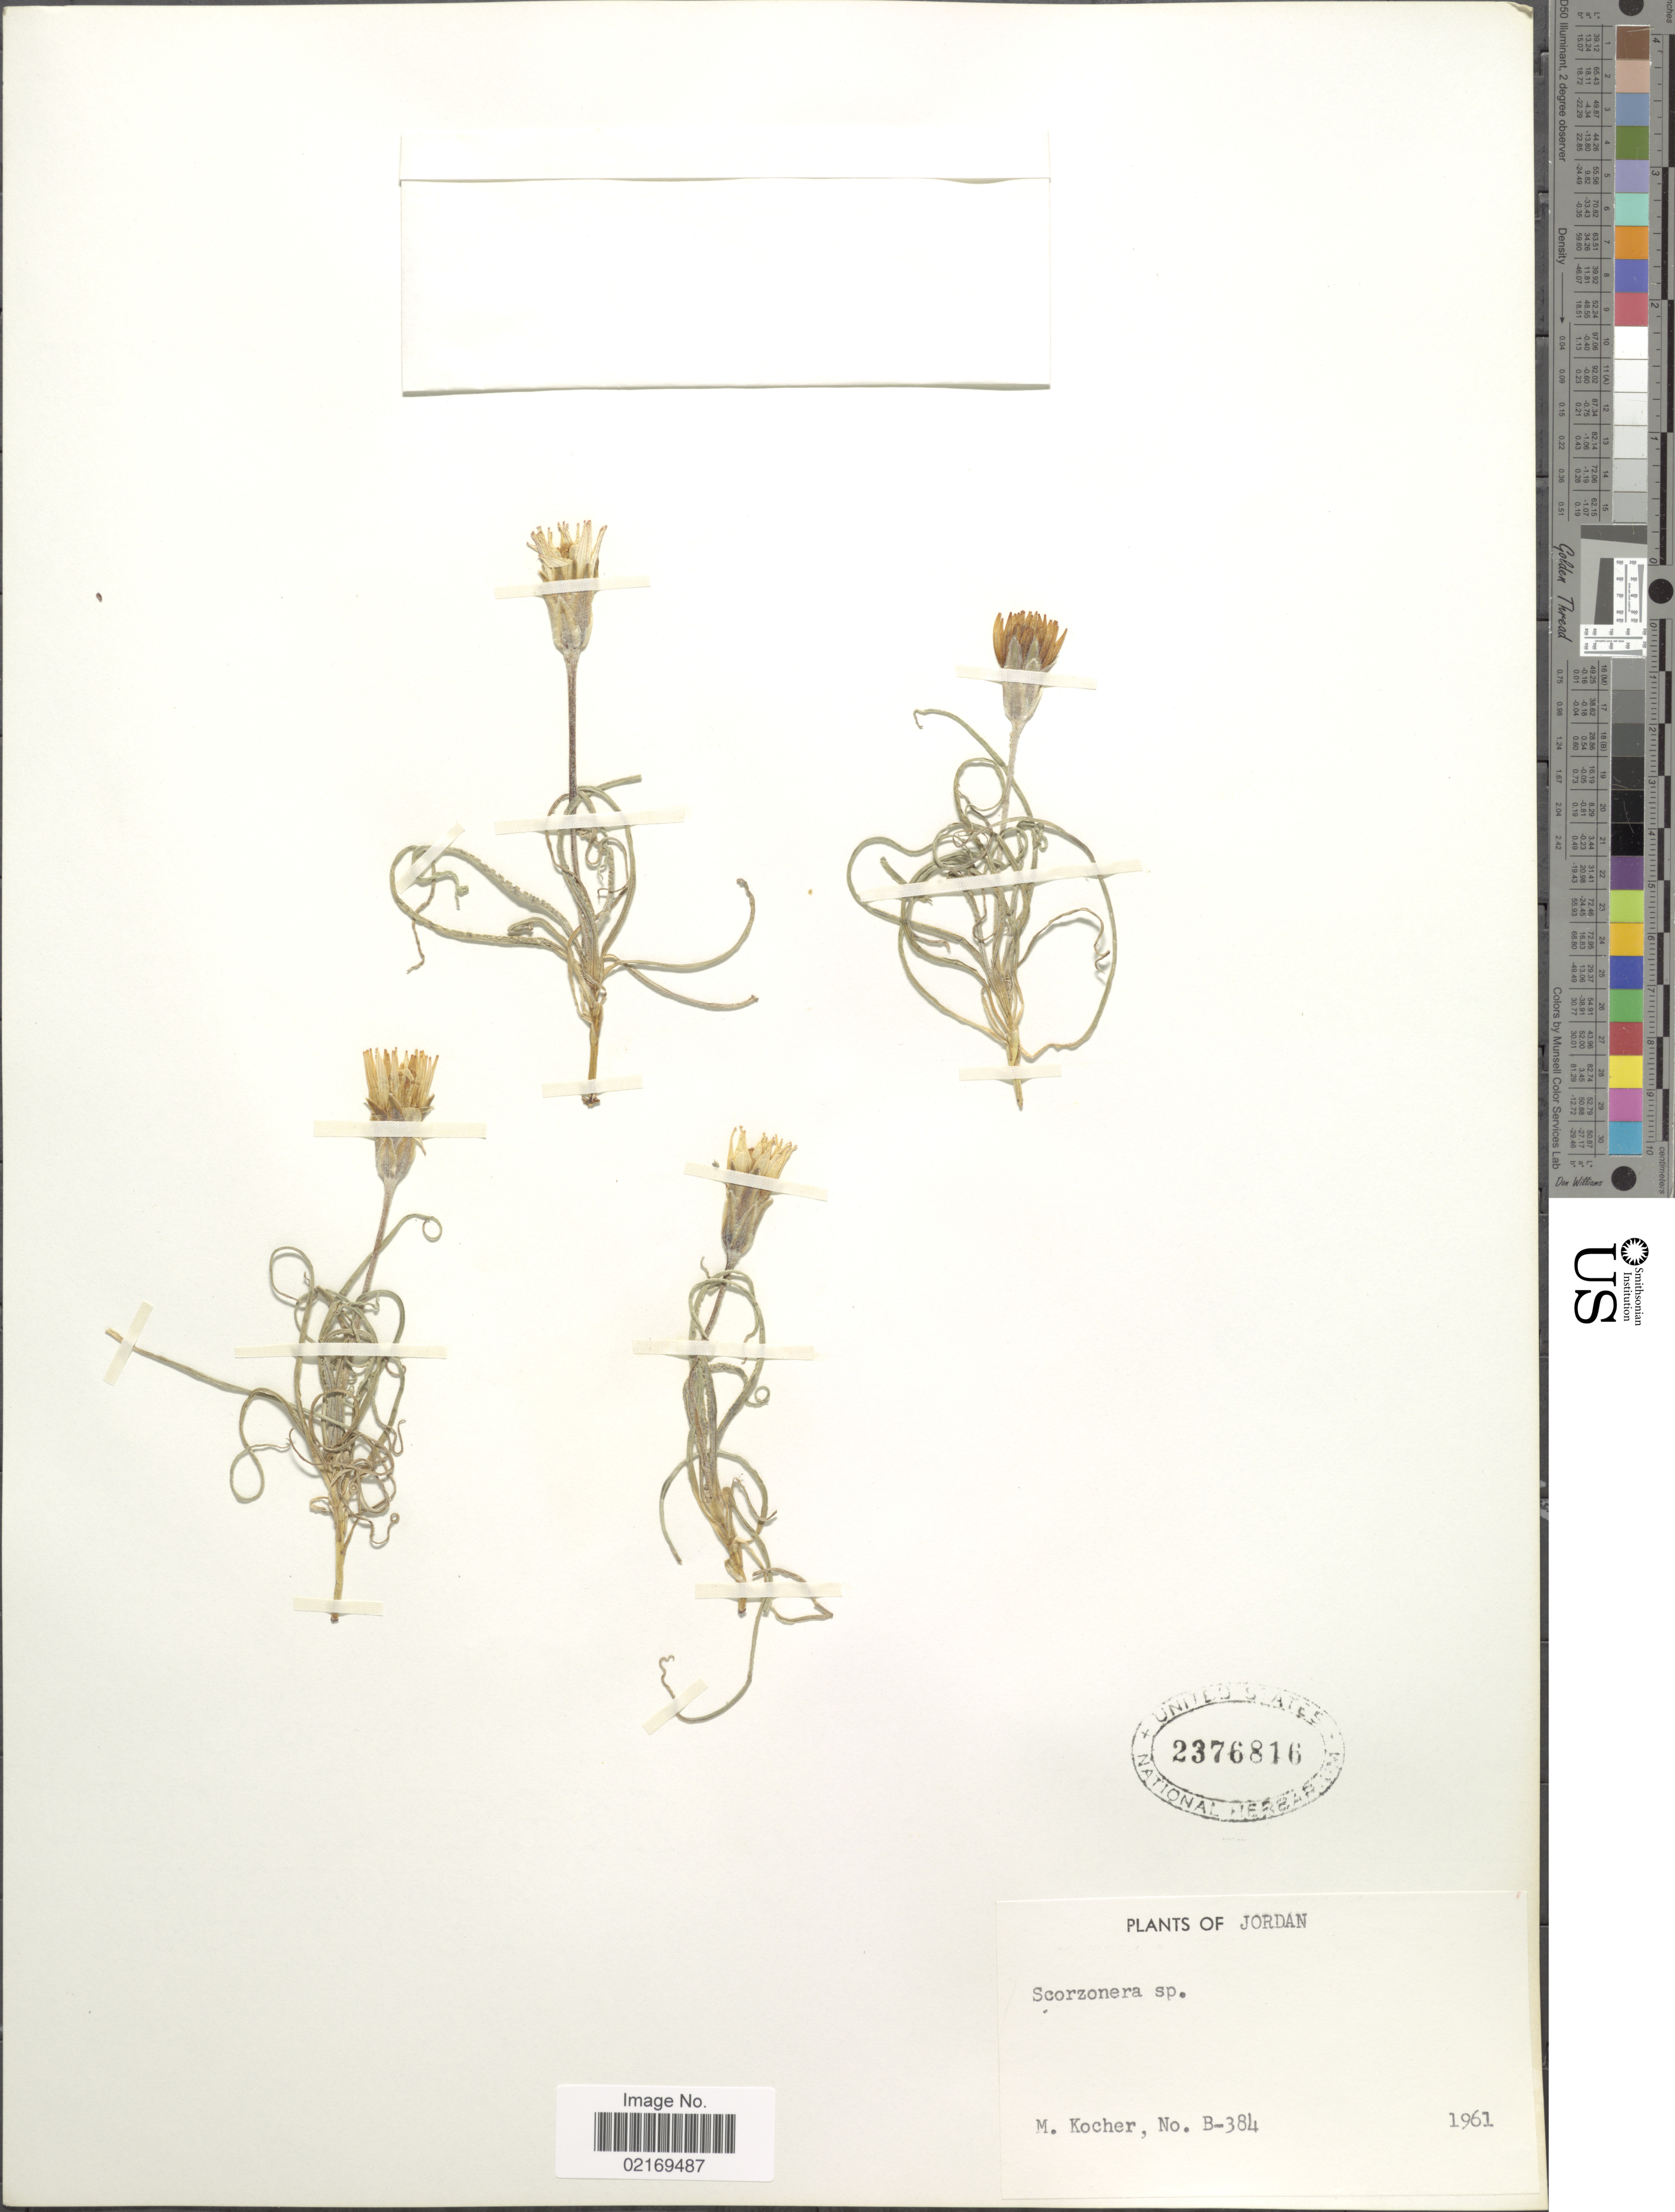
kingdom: Plantae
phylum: Tracheophyta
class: Magnoliopsida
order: Asterales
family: Asteraceae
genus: Scorzonera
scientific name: Scorzonera sp.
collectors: M. Kocher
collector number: B-384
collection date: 1961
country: Jordan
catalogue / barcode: US 2376816